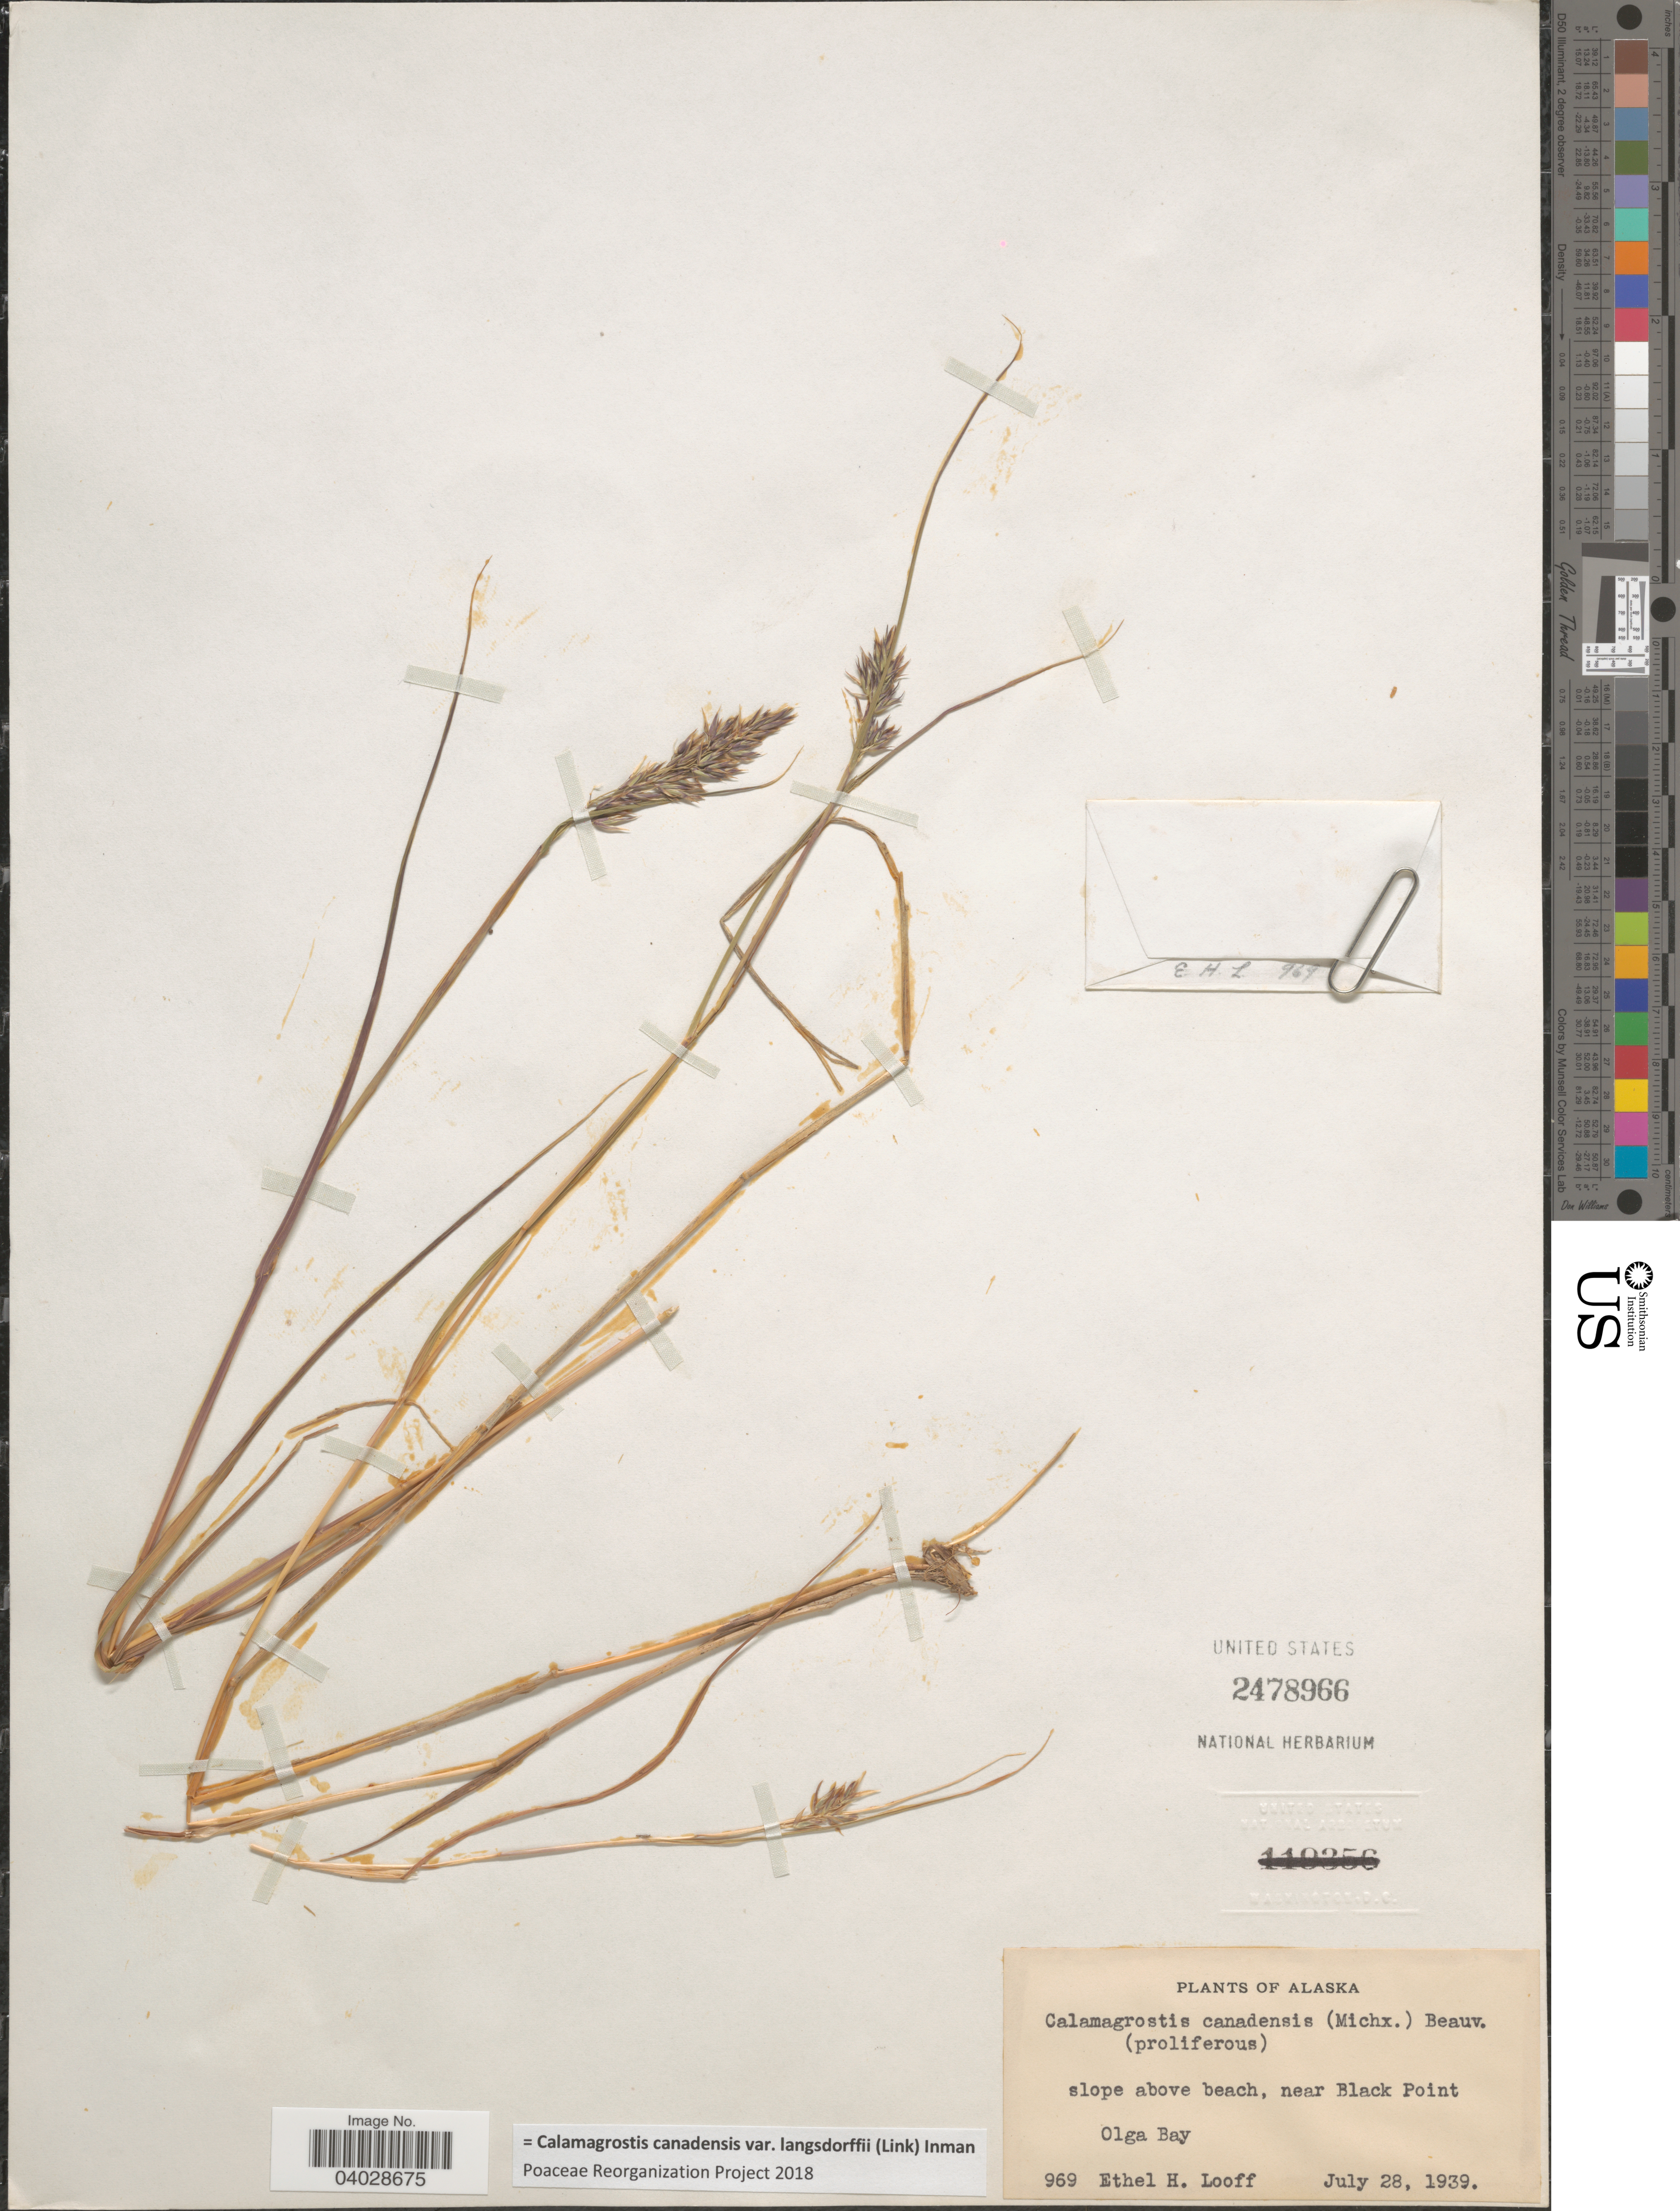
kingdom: Plantae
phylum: Tracheophyta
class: Liliopsida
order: Poales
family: Poaceae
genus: Calamagrostis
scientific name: Calamagrostis canadensis var. langsdorffii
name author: (Link) Inman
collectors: E. Looff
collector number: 969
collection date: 1939-07-28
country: United States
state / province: Alaska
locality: Slope above beach, near Black Point. Olga Bay.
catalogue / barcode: US 2478966